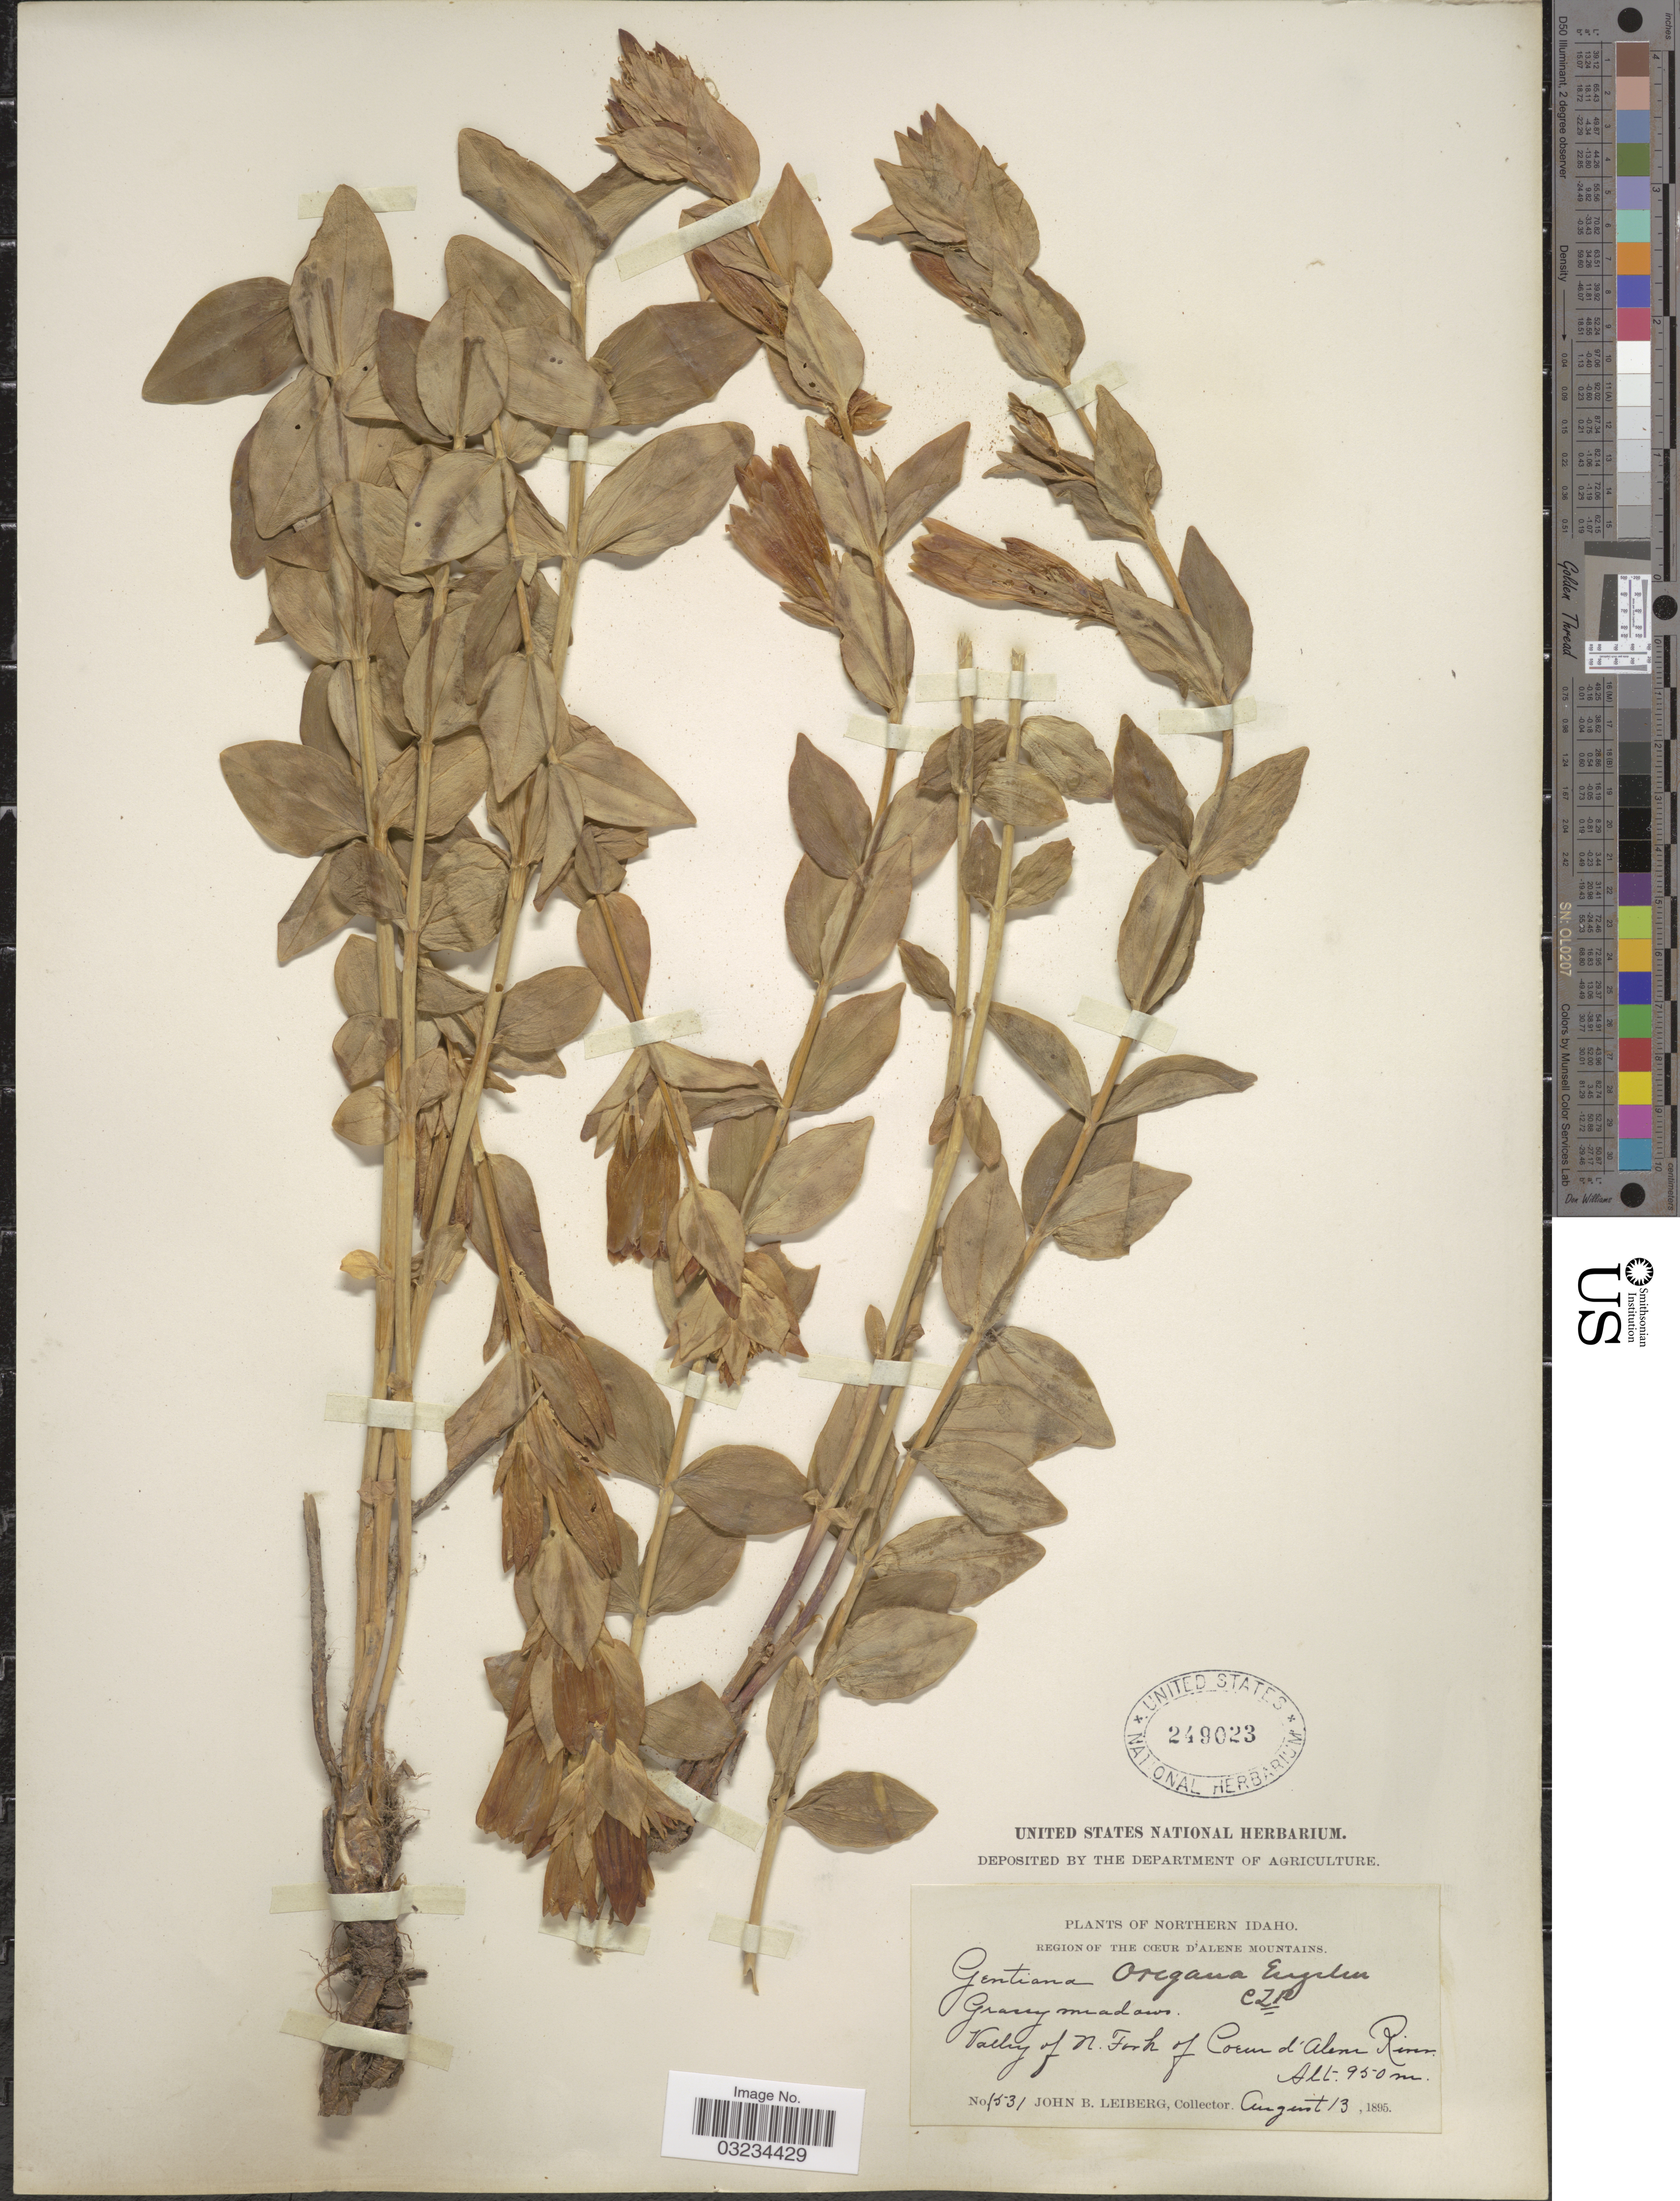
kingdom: Plantae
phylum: Tracheophyta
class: Magnoliopsida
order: Gentianales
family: Gentianaceae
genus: Gentiana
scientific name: Gentiana oregana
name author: Engelm. ex A. Gray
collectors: J. B. Leiberg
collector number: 1531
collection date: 1895-08-13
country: United States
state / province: Idaho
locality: Northern Idaho. Valley of N. Fork of Coeur d'Alene River. Region of the Cœur d'Alene Mountains.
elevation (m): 950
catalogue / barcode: US 249023